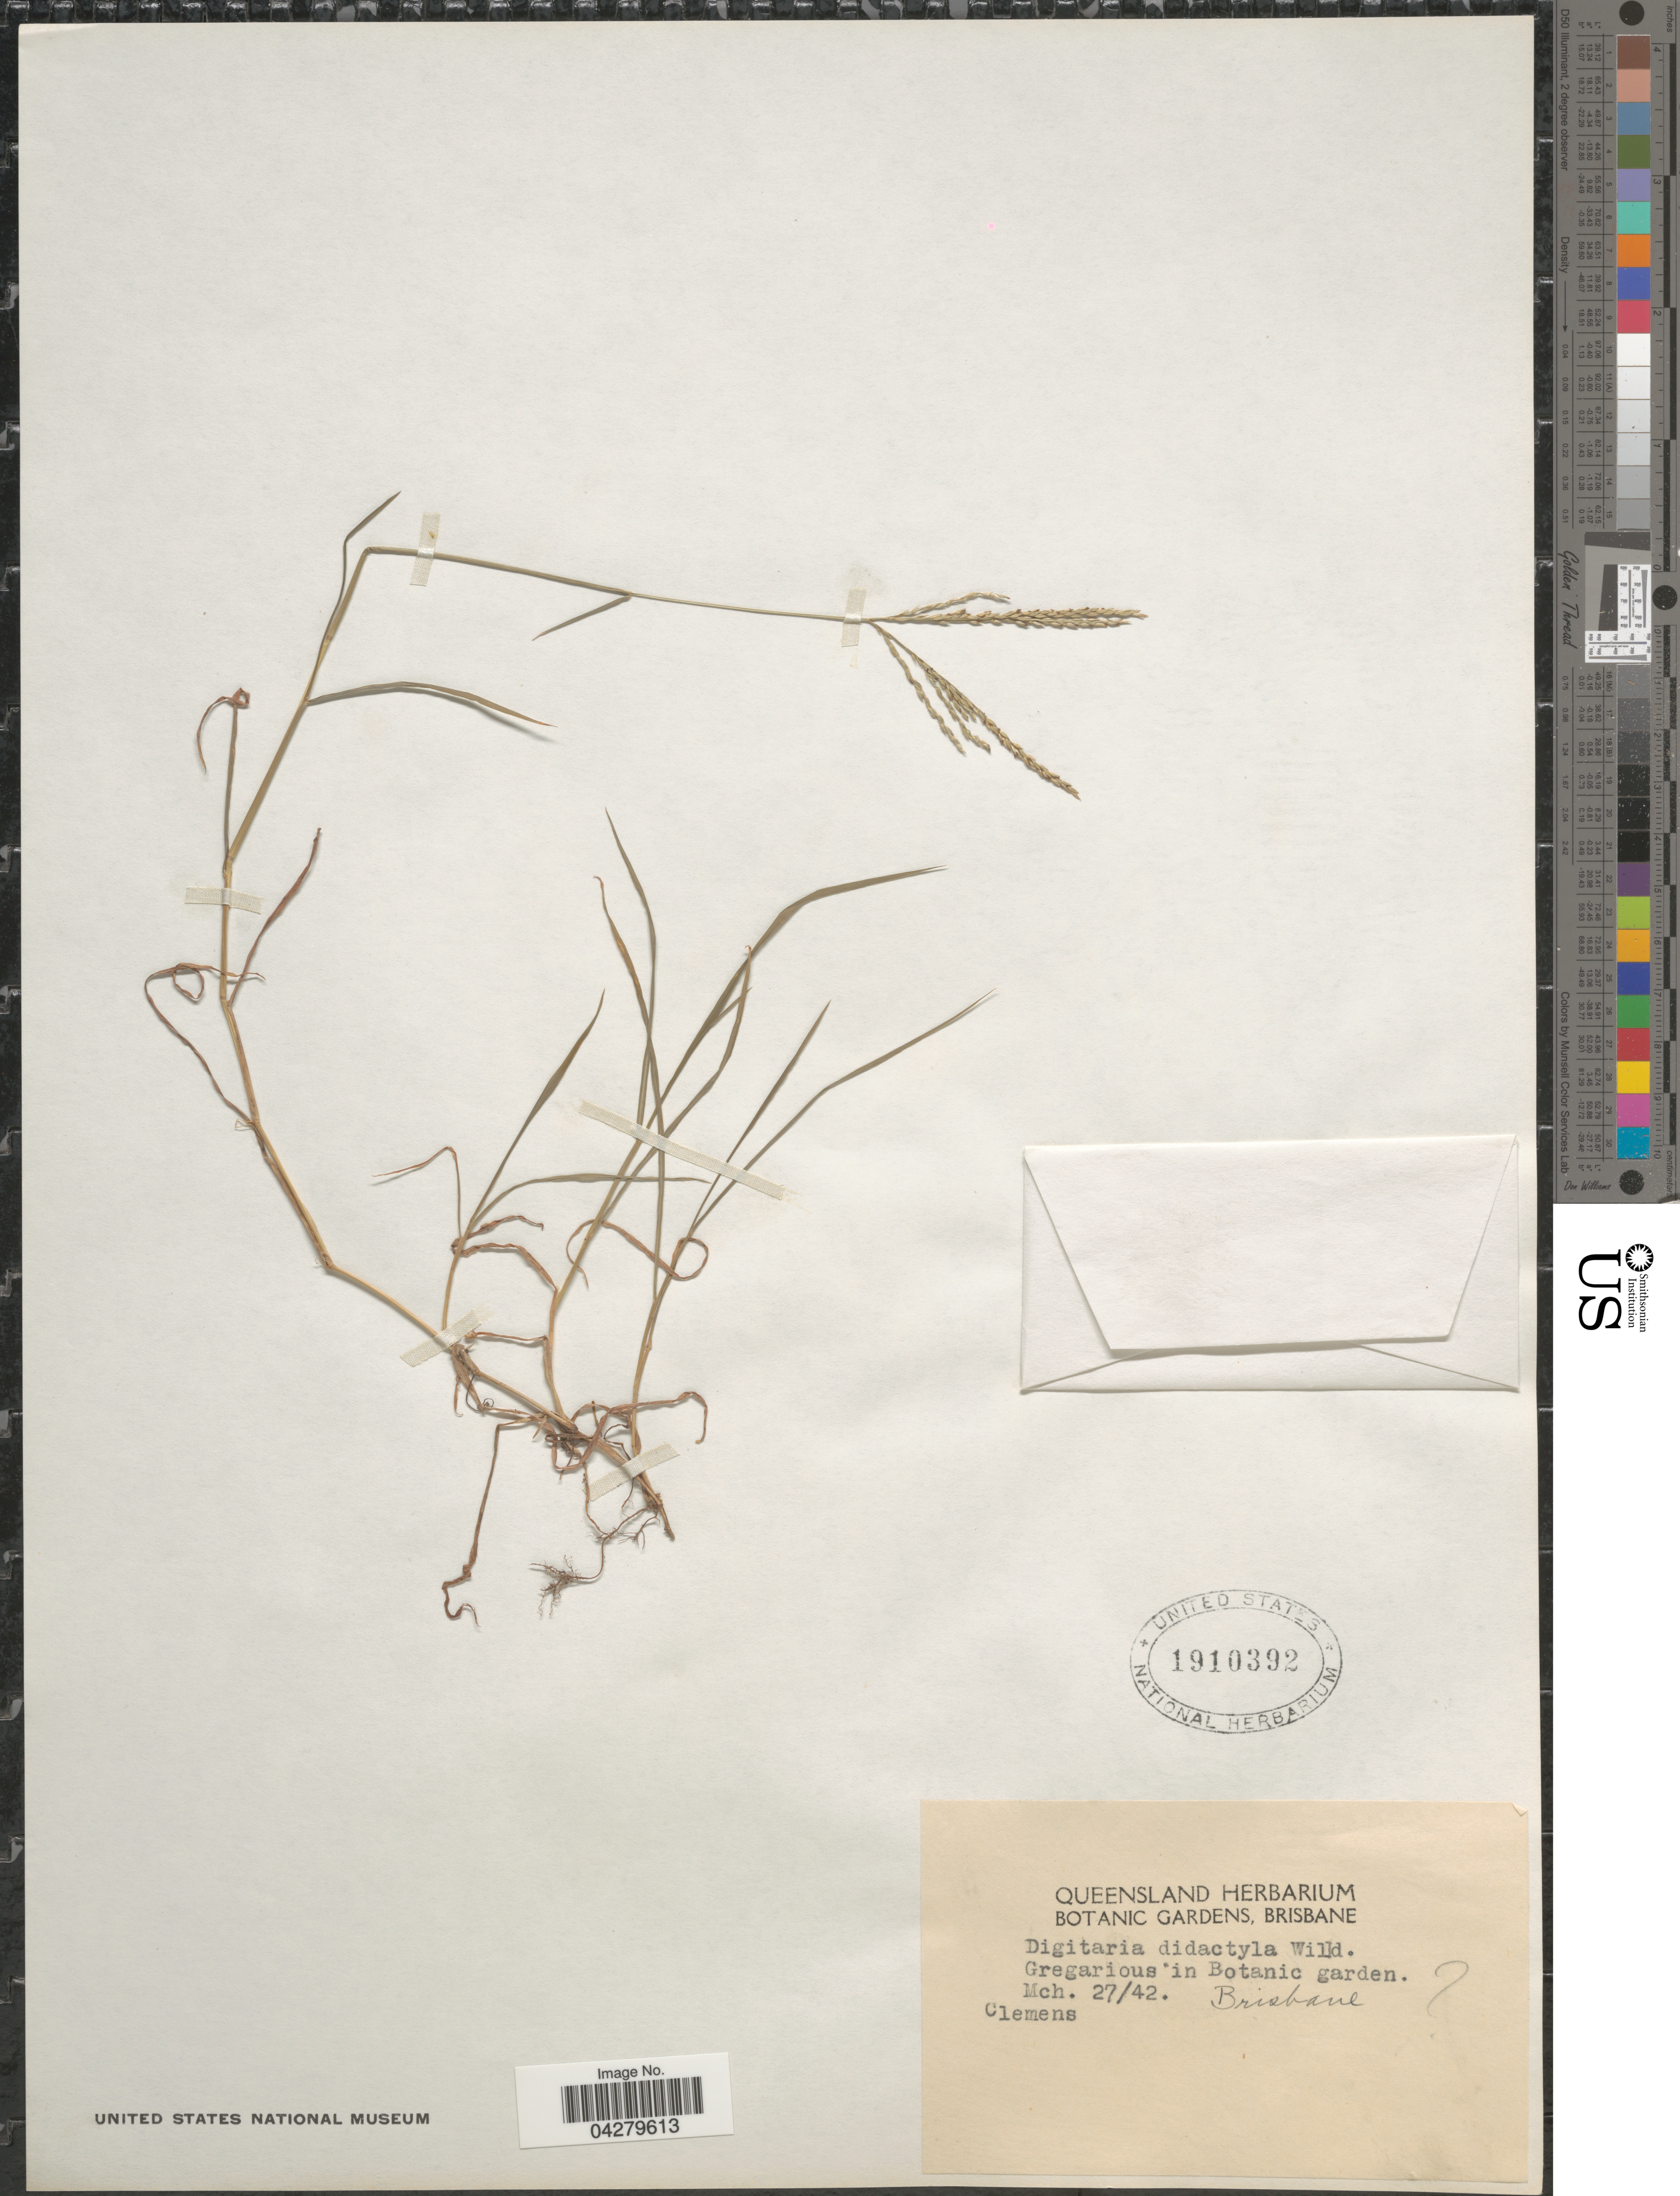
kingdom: Plantae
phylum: Tracheophyta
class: Liliopsida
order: Poales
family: Poaceae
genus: Digitaria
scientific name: Digitaria didactyla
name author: Willd.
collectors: -. Clemens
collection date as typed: Transcribed d/m/y: 27/3/42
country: Australia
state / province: Queensland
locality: Gregarious in Botanic Garden. Brisbane.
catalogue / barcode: US 1910392